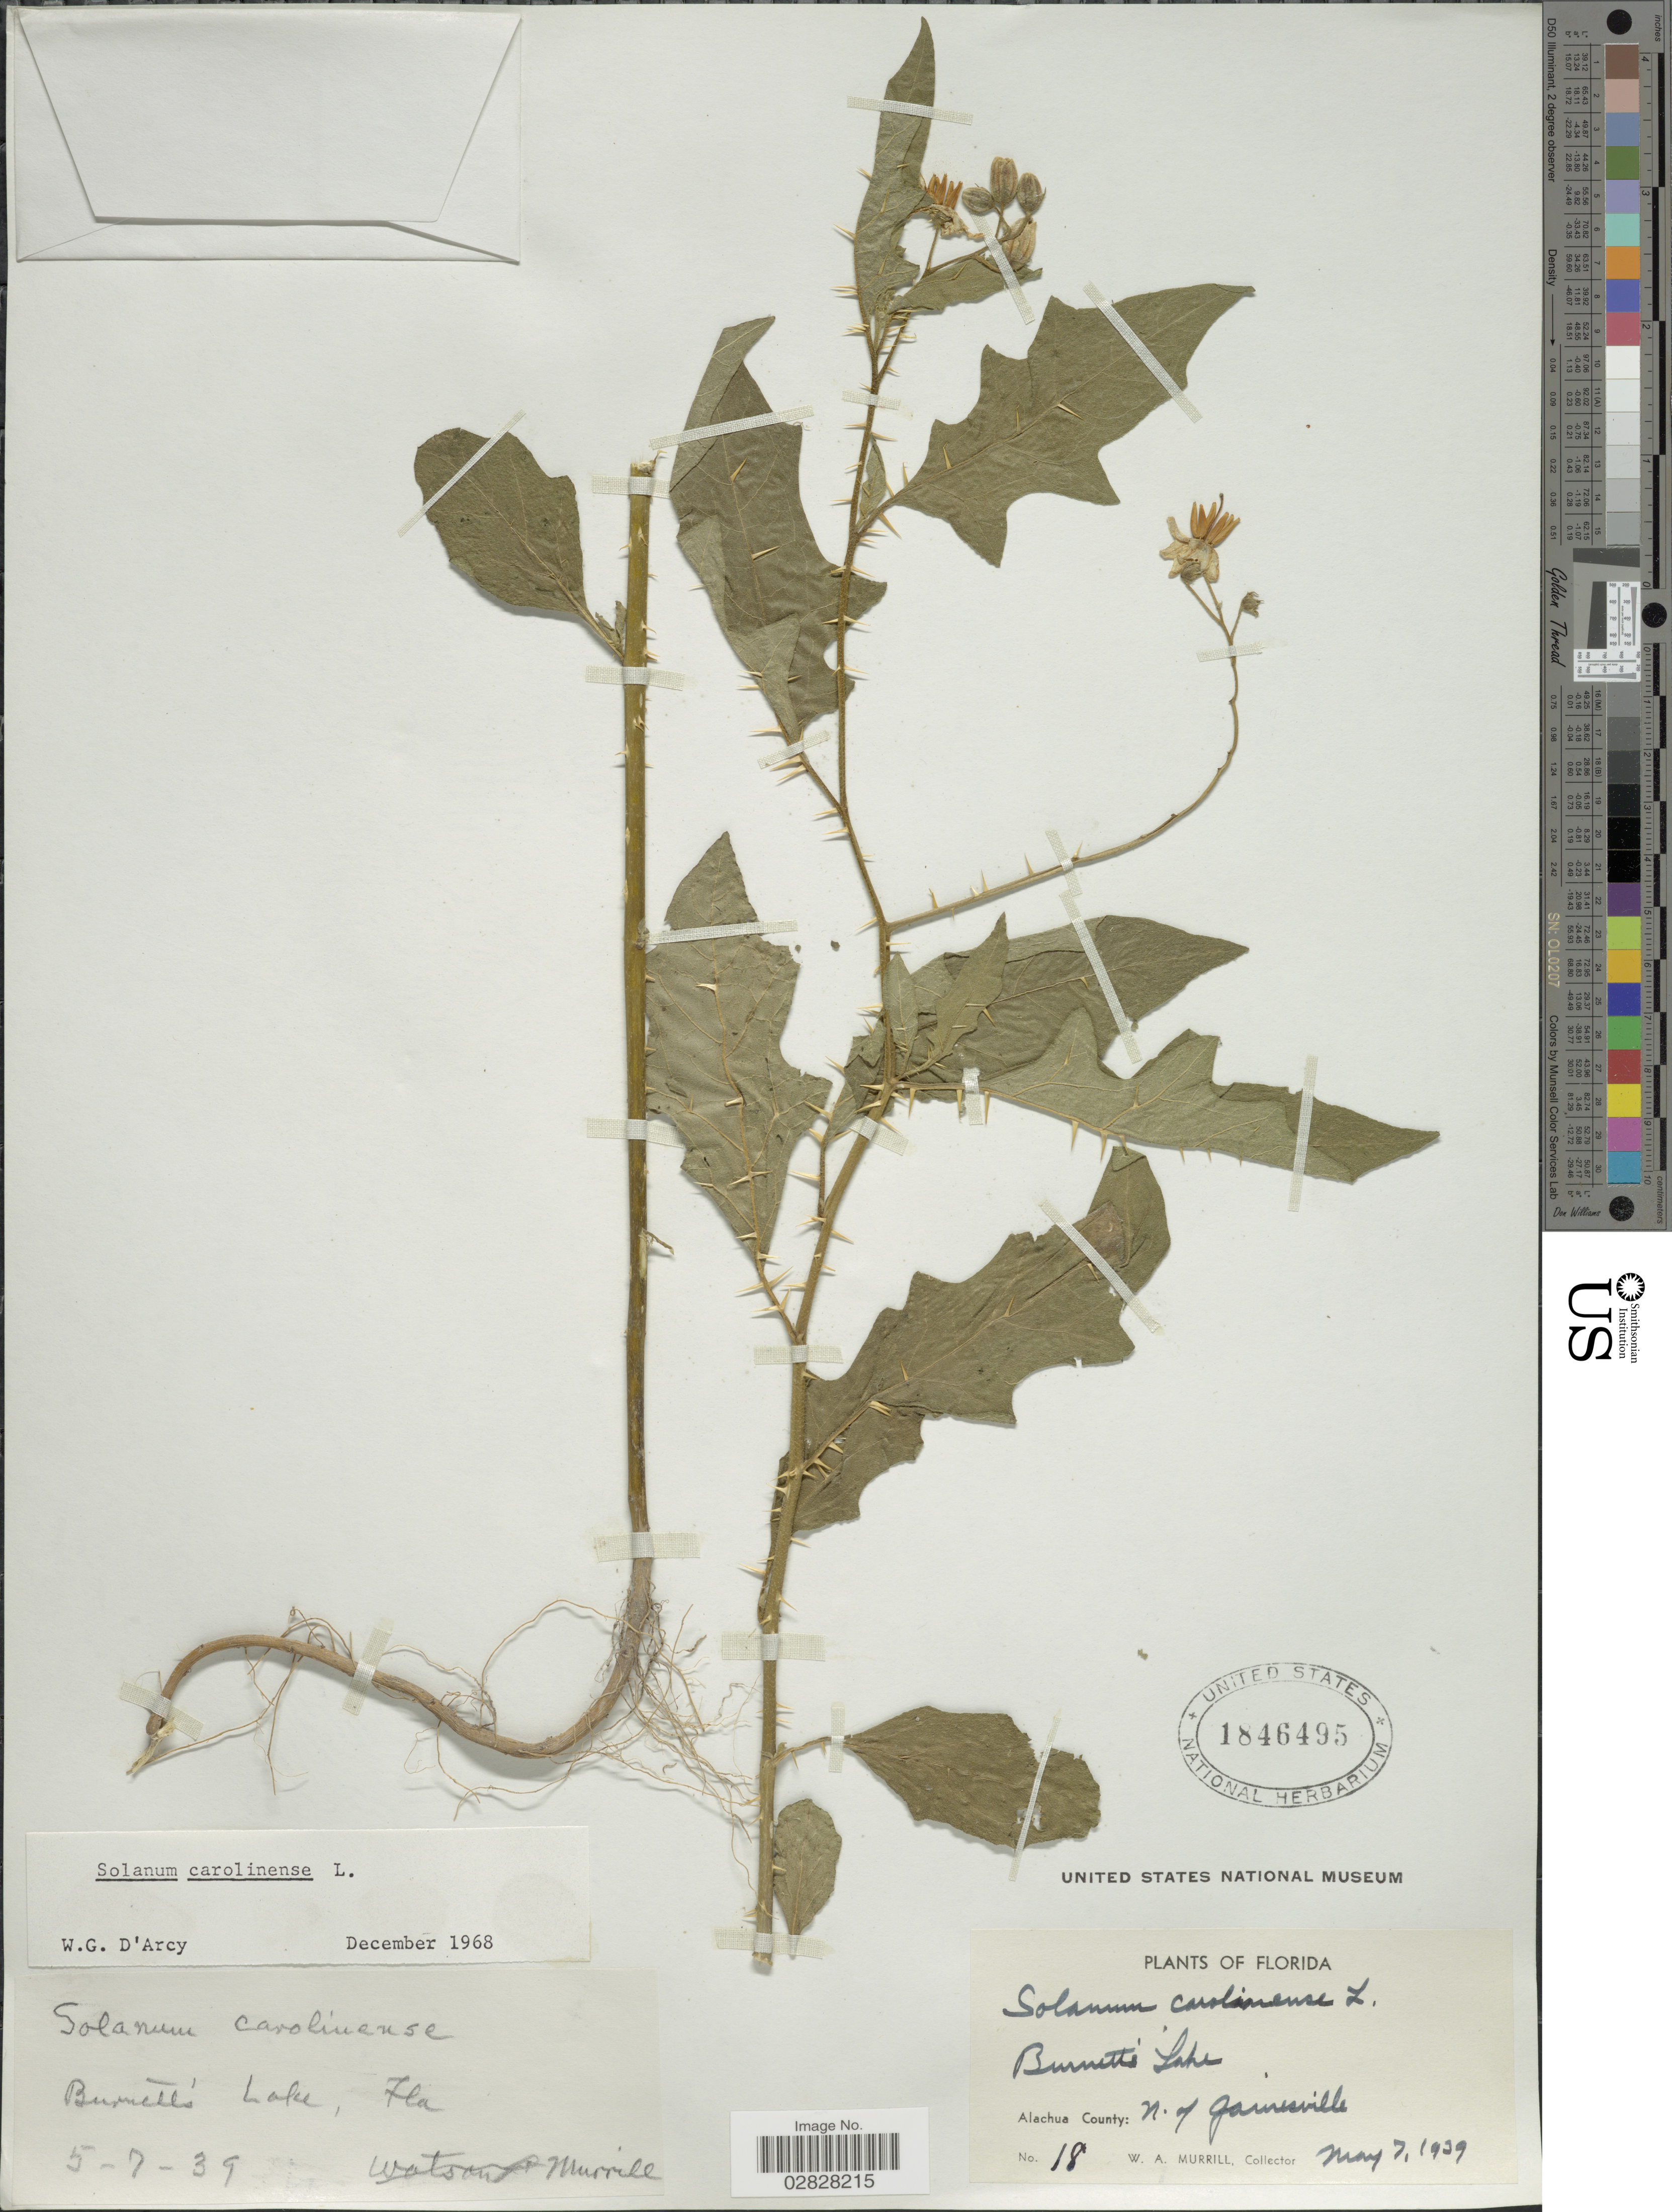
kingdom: Plantae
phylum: Tracheophyta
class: Magnoliopsida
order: Solanales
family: Solanaceae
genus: Solanum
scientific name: Solanum carolinense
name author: L.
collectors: W. A. Murrill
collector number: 18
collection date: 1939-05-07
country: United States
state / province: Florida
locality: Burnett's Lake. Alachua County: N. of Gainesville.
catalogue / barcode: US 1846495